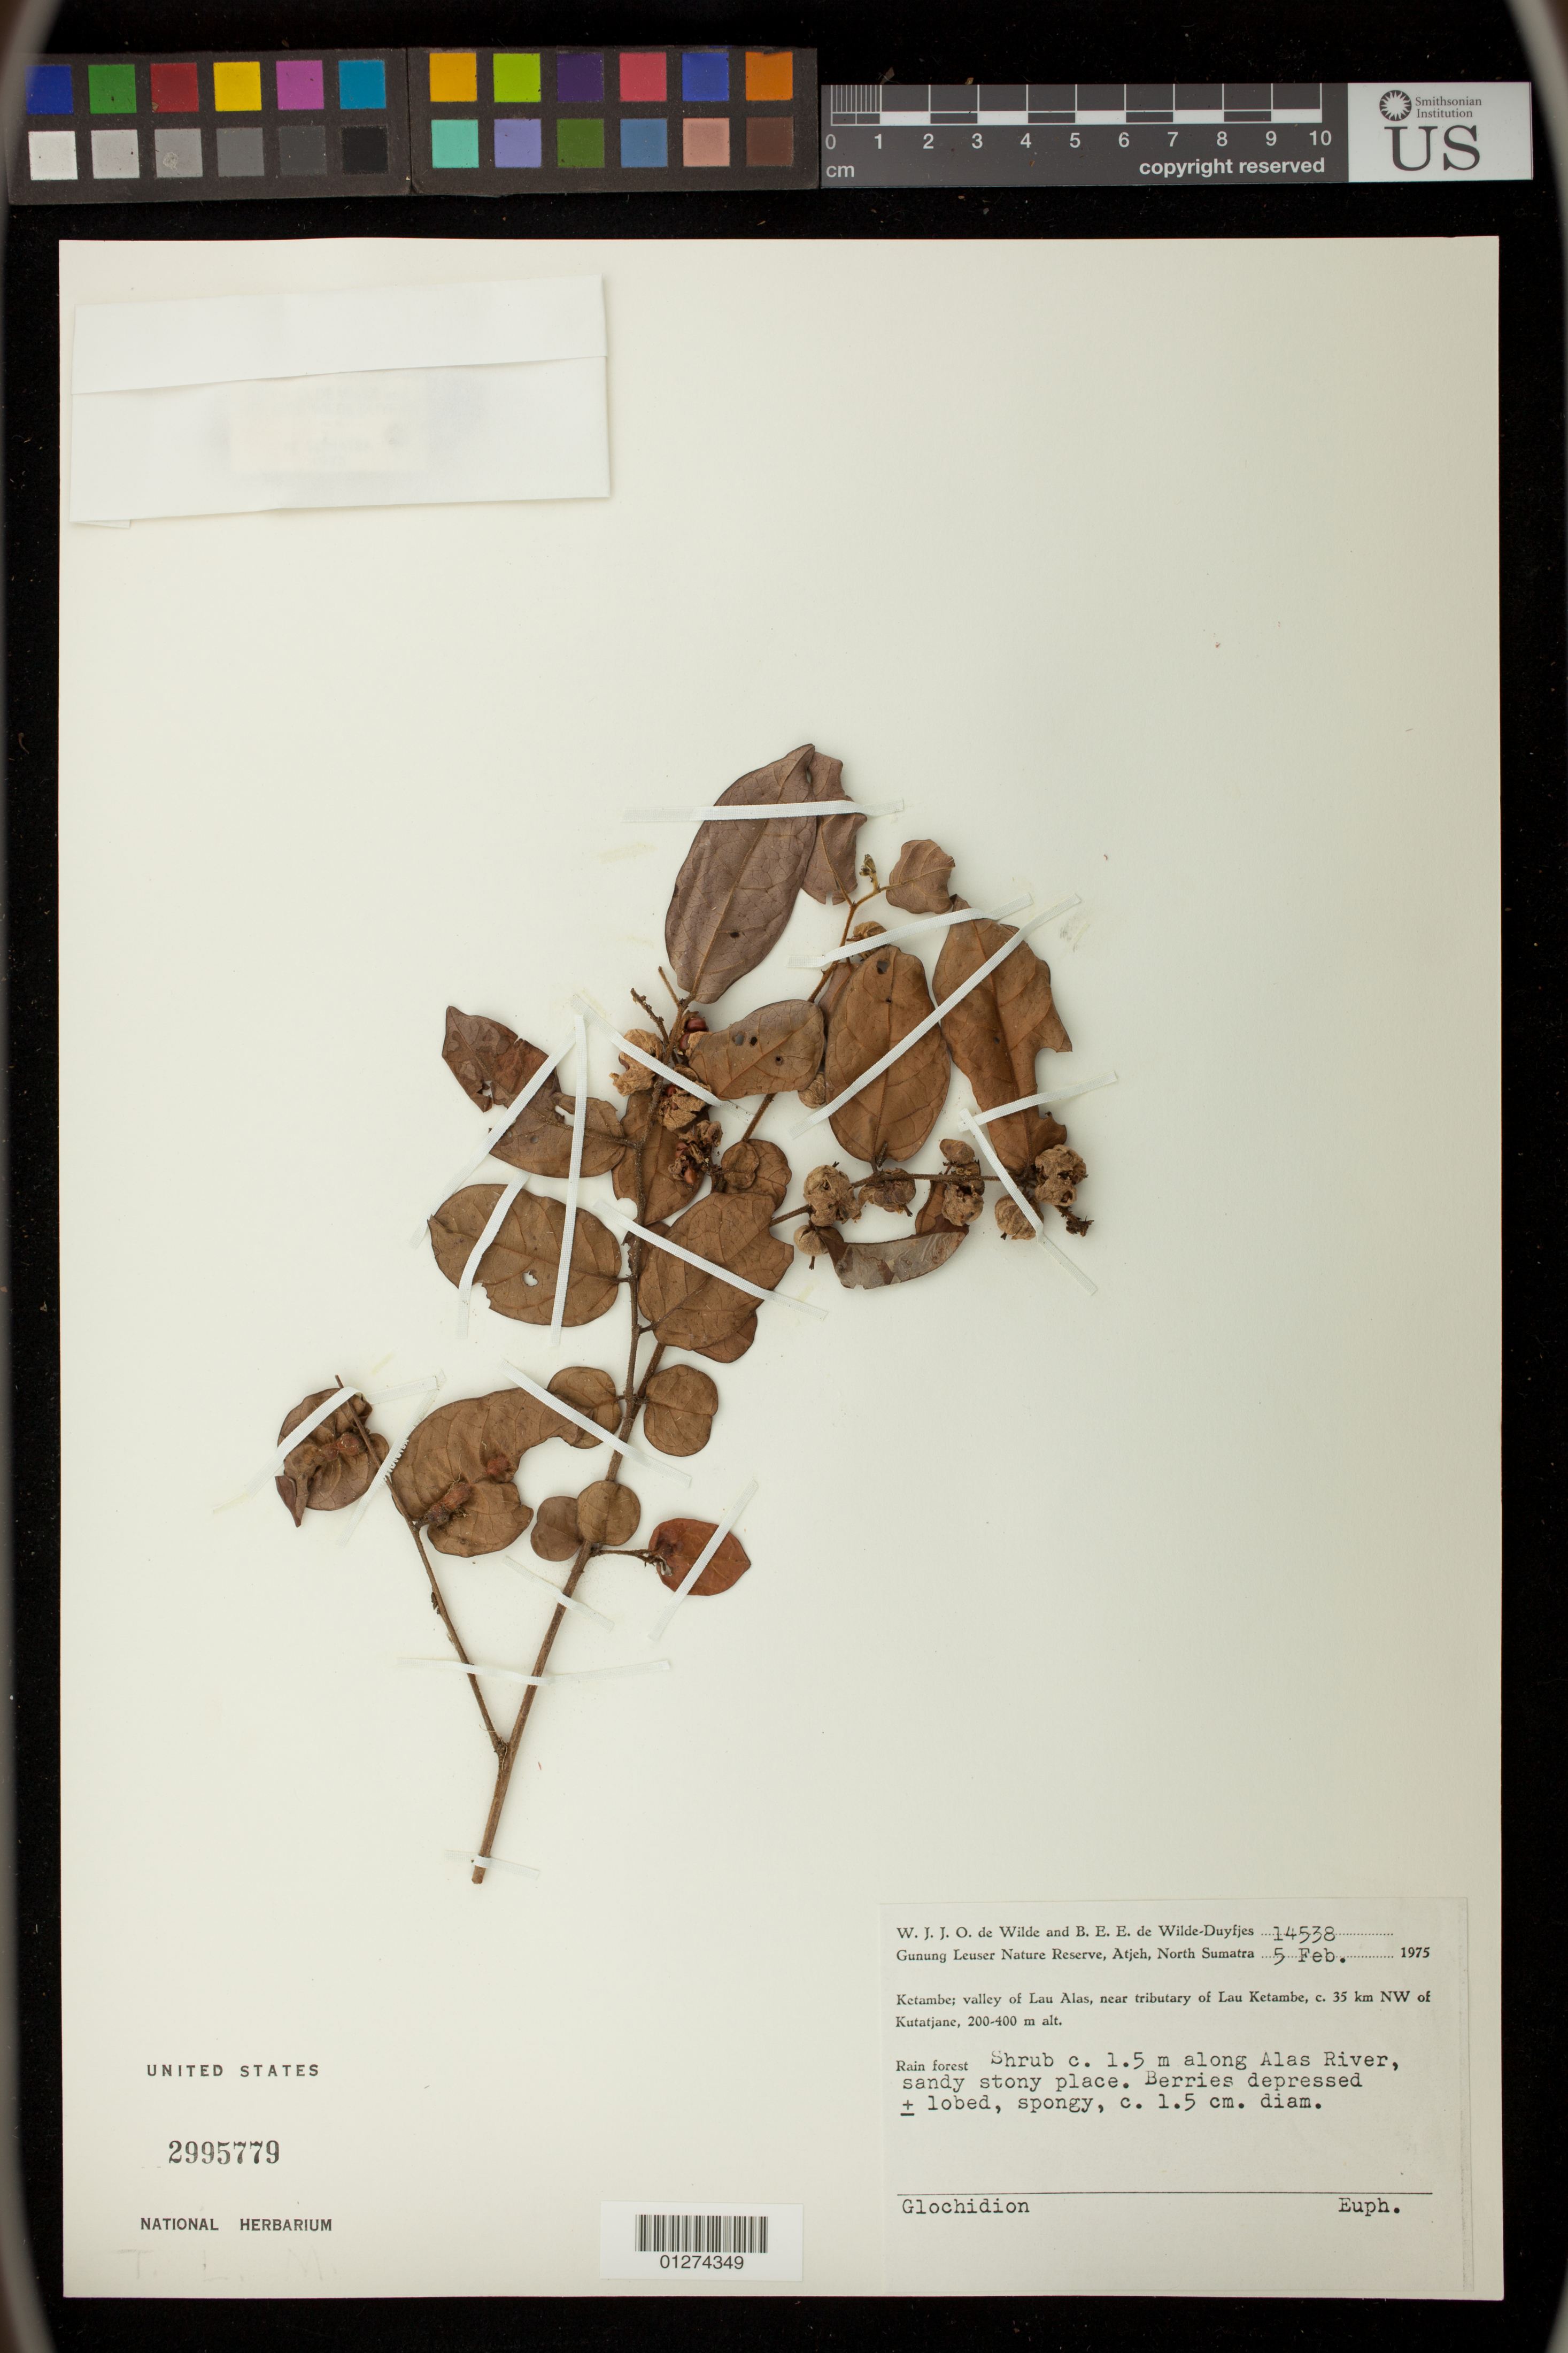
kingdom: Plantae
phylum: Tracheophyta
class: Magnoliopsida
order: Malpighiales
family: Phyllanthaceae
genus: Glochidion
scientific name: Glochidion sp.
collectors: W. J. de Wilde & B. E. de Wilde-Duyfjes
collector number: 14538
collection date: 1975-02-05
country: Indonesia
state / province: Sumatra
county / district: Aceh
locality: Gunung Leuser Nature Reserve, Atjeh, North Sumatra. Ketambe; valley of Lau Alas, near tributary of Lau Ketambe, c. 35 km Nw of Kutatjane.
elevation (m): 200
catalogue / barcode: US 2995779